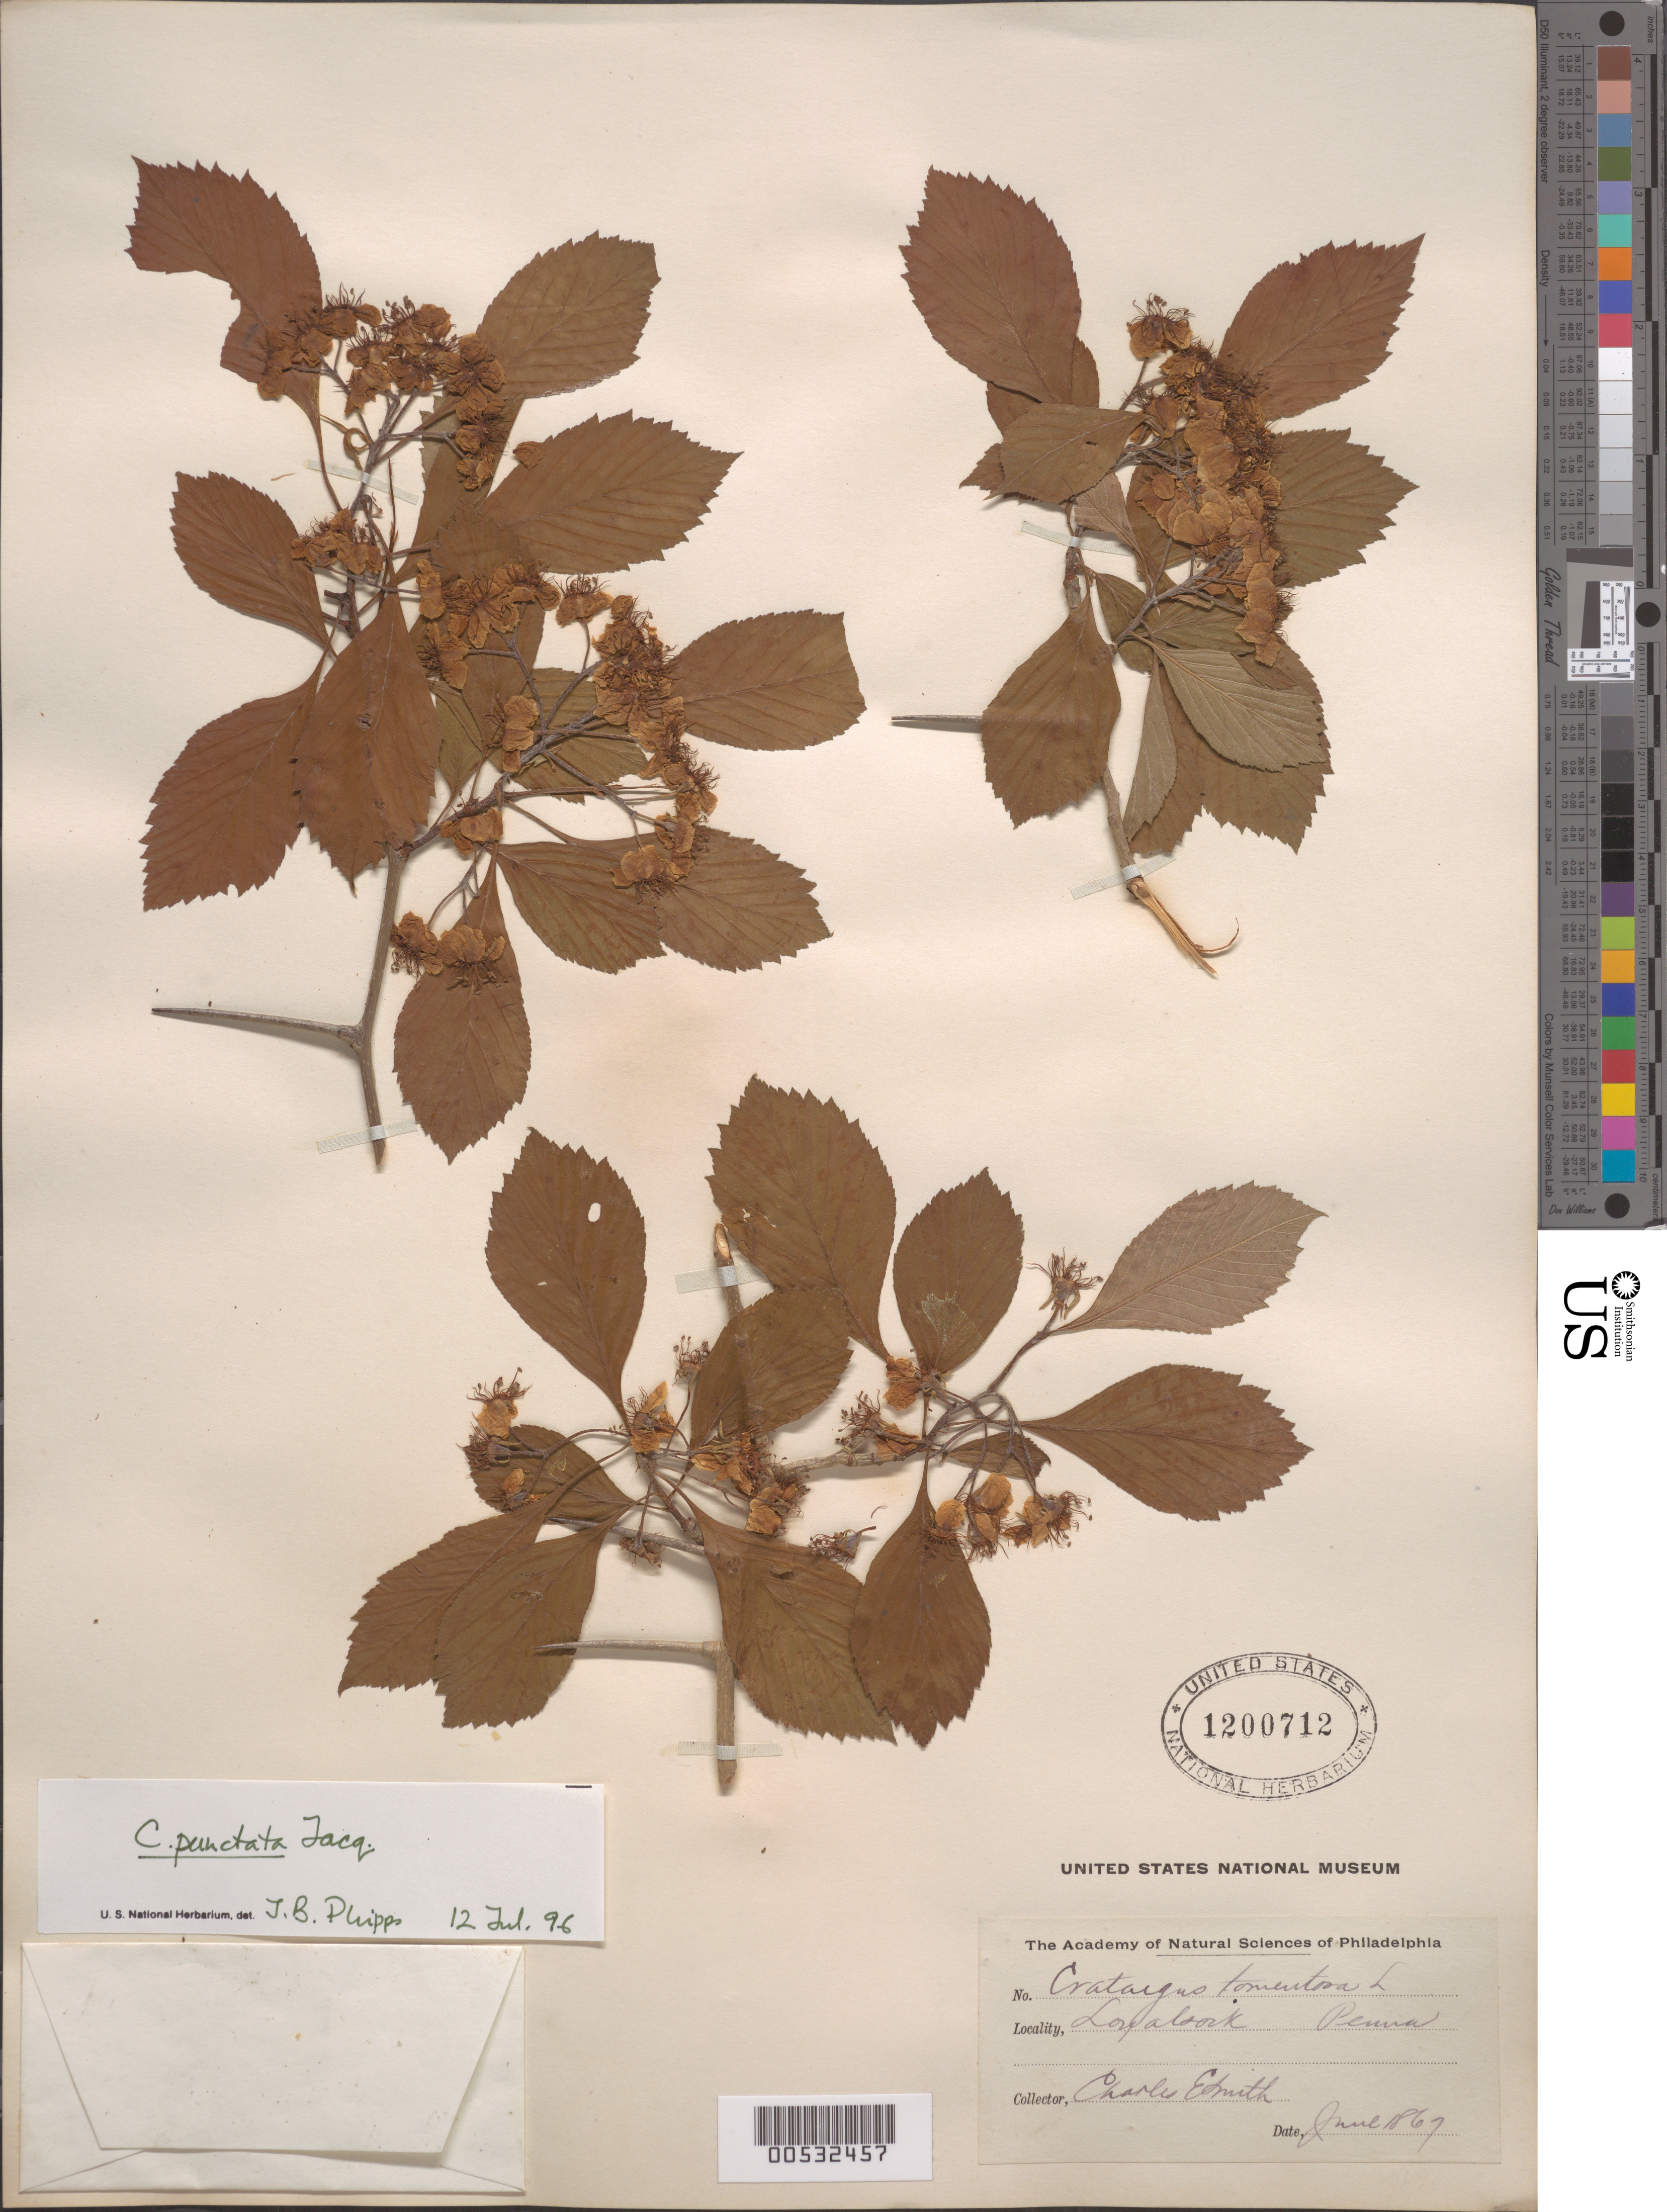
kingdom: Plantae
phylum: Tracheophyta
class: Magnoliopsida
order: Rosales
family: Rosaceae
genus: Crataegus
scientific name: Crataegus punctata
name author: Jacq.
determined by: Phipps, James B., (UWO), University of Western Ontario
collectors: C. E. Smith Jr.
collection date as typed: Jun 1867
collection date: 1867-06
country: United States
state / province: Pennsylvania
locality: Loyalsork (?)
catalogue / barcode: US 1200712